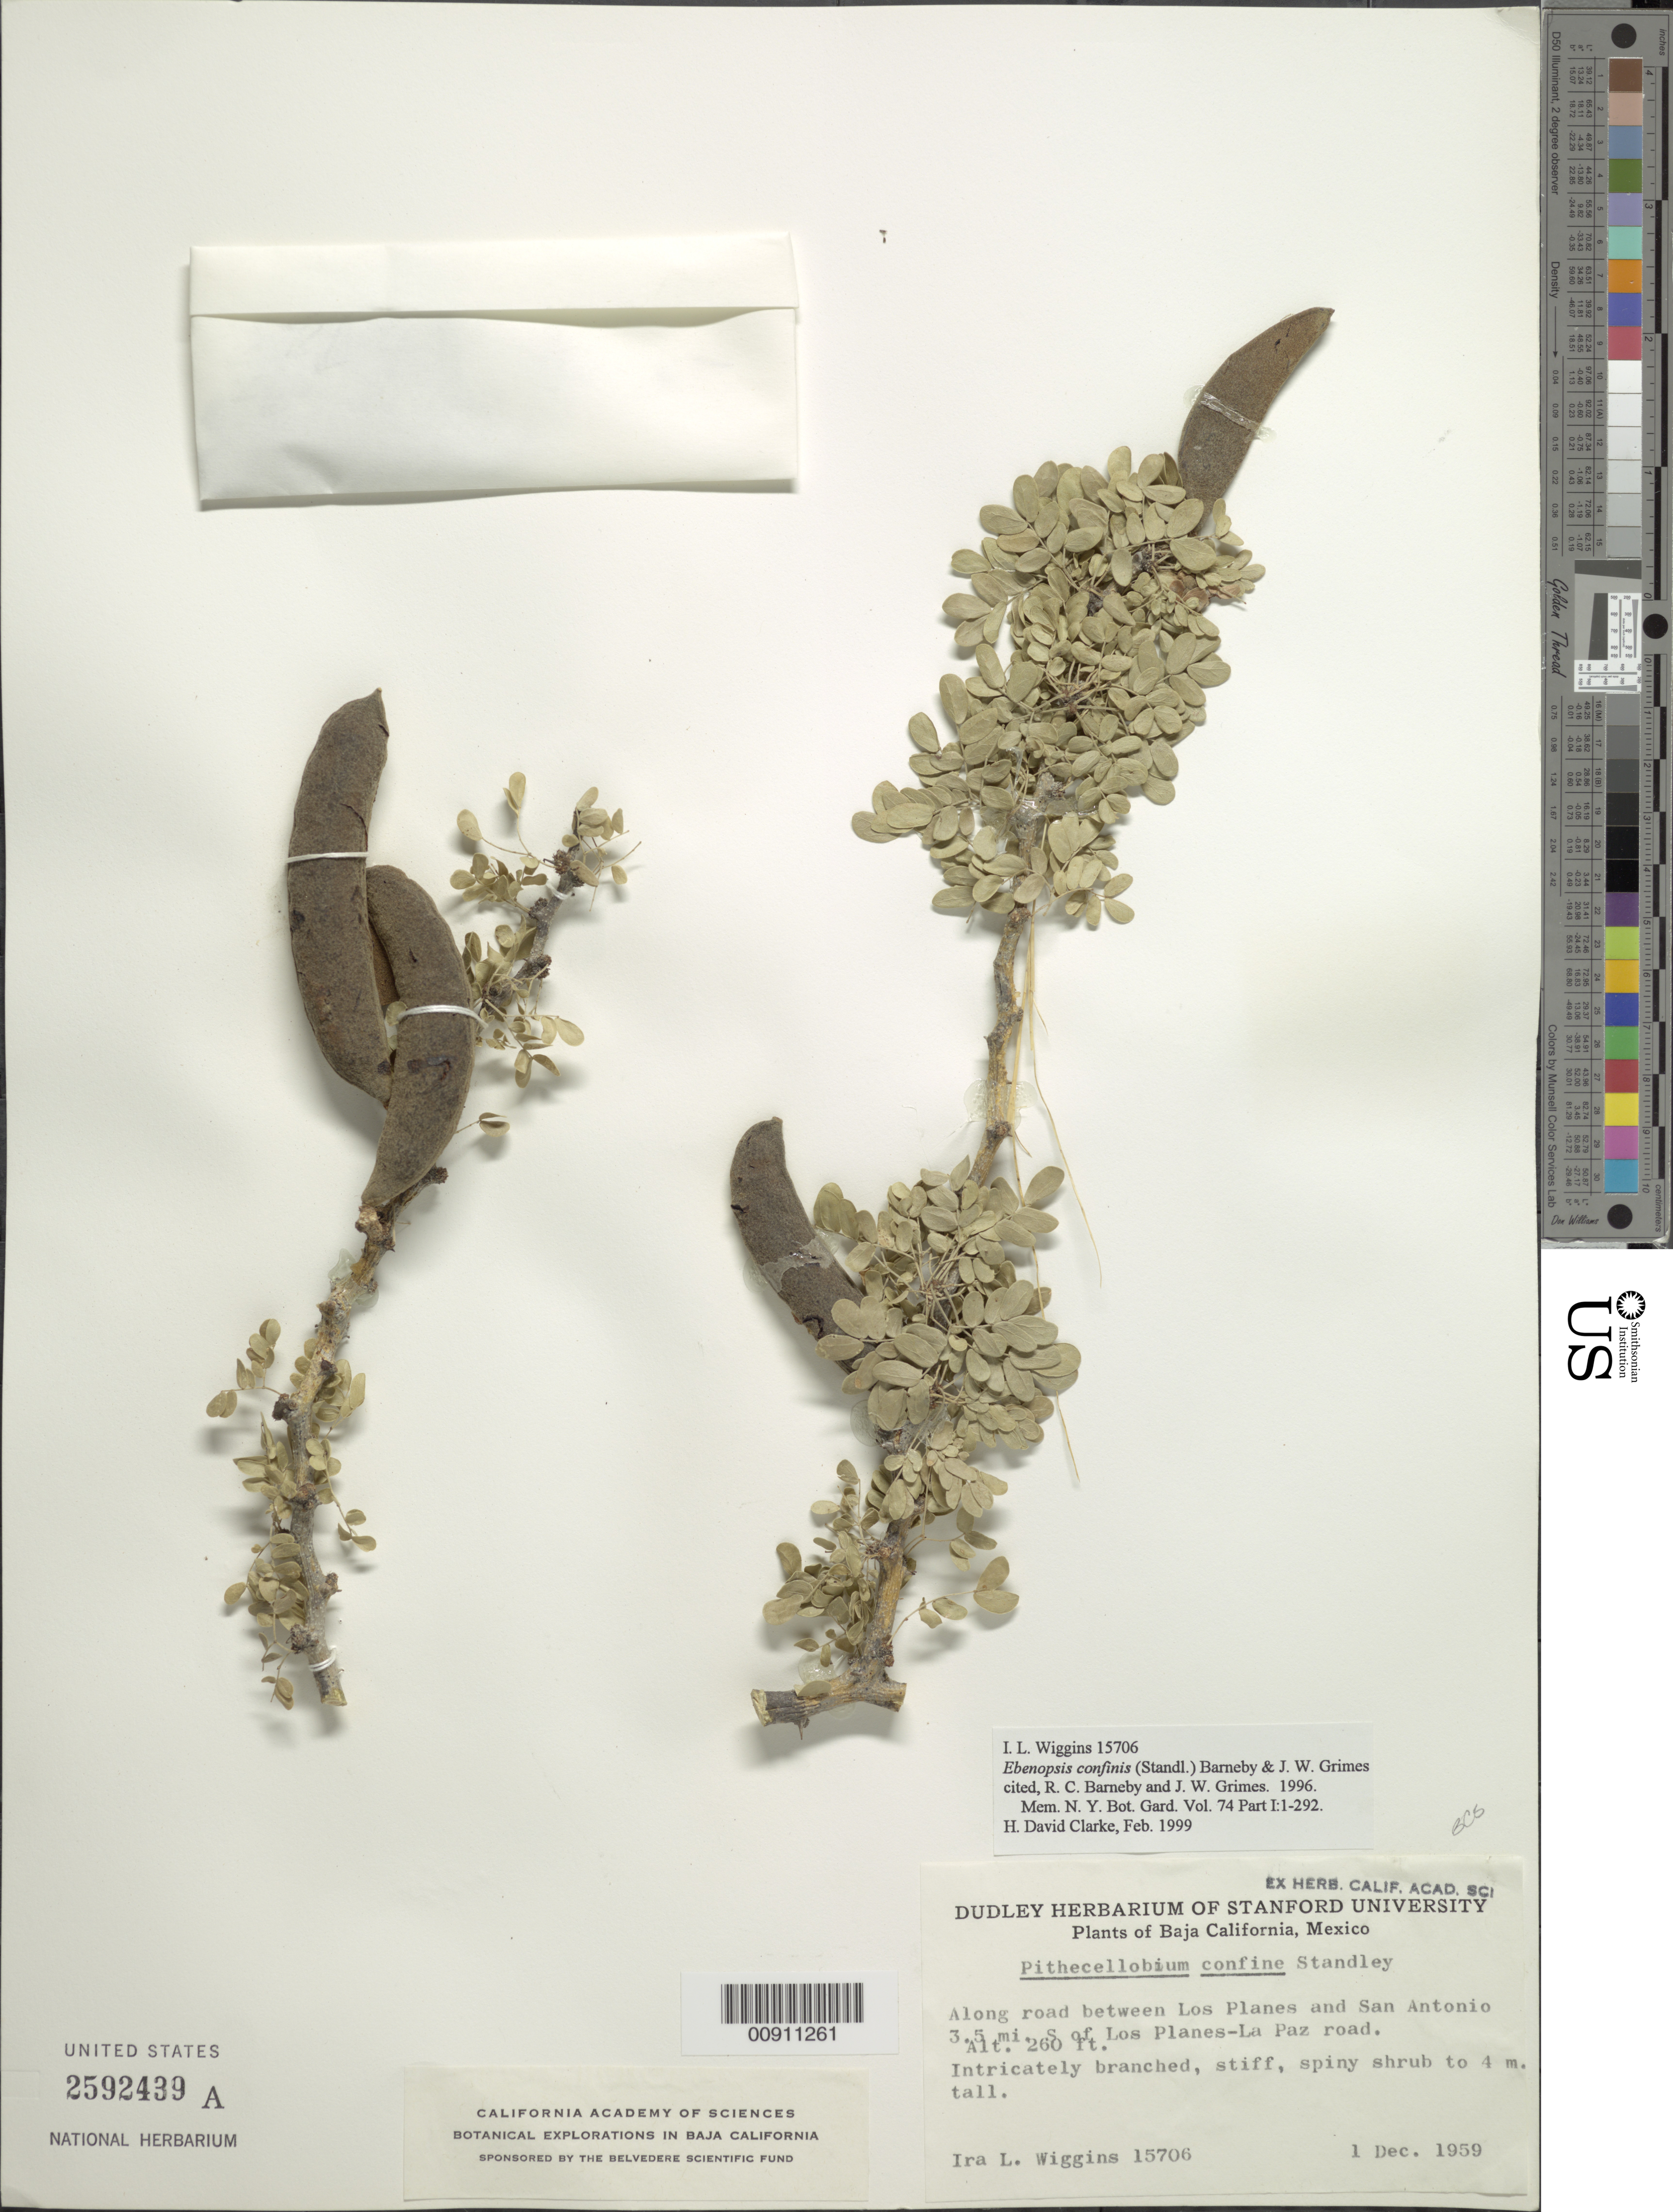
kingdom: Plantae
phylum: Tracheophyta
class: Magnoliopsida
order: Fabales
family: Fabaceae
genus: Ebenopsis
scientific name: Ebenopsis confinis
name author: (Standl.) Britton & Rose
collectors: I. L. Wiggins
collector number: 15706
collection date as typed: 01 Dec 1959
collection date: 1959-12-01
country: Mexico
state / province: Baja California Sur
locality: Along road between Los Planes and San Antonio, 3.5 mi. S of Los Planes- La Paz road.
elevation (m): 79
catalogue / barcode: US 2592439A